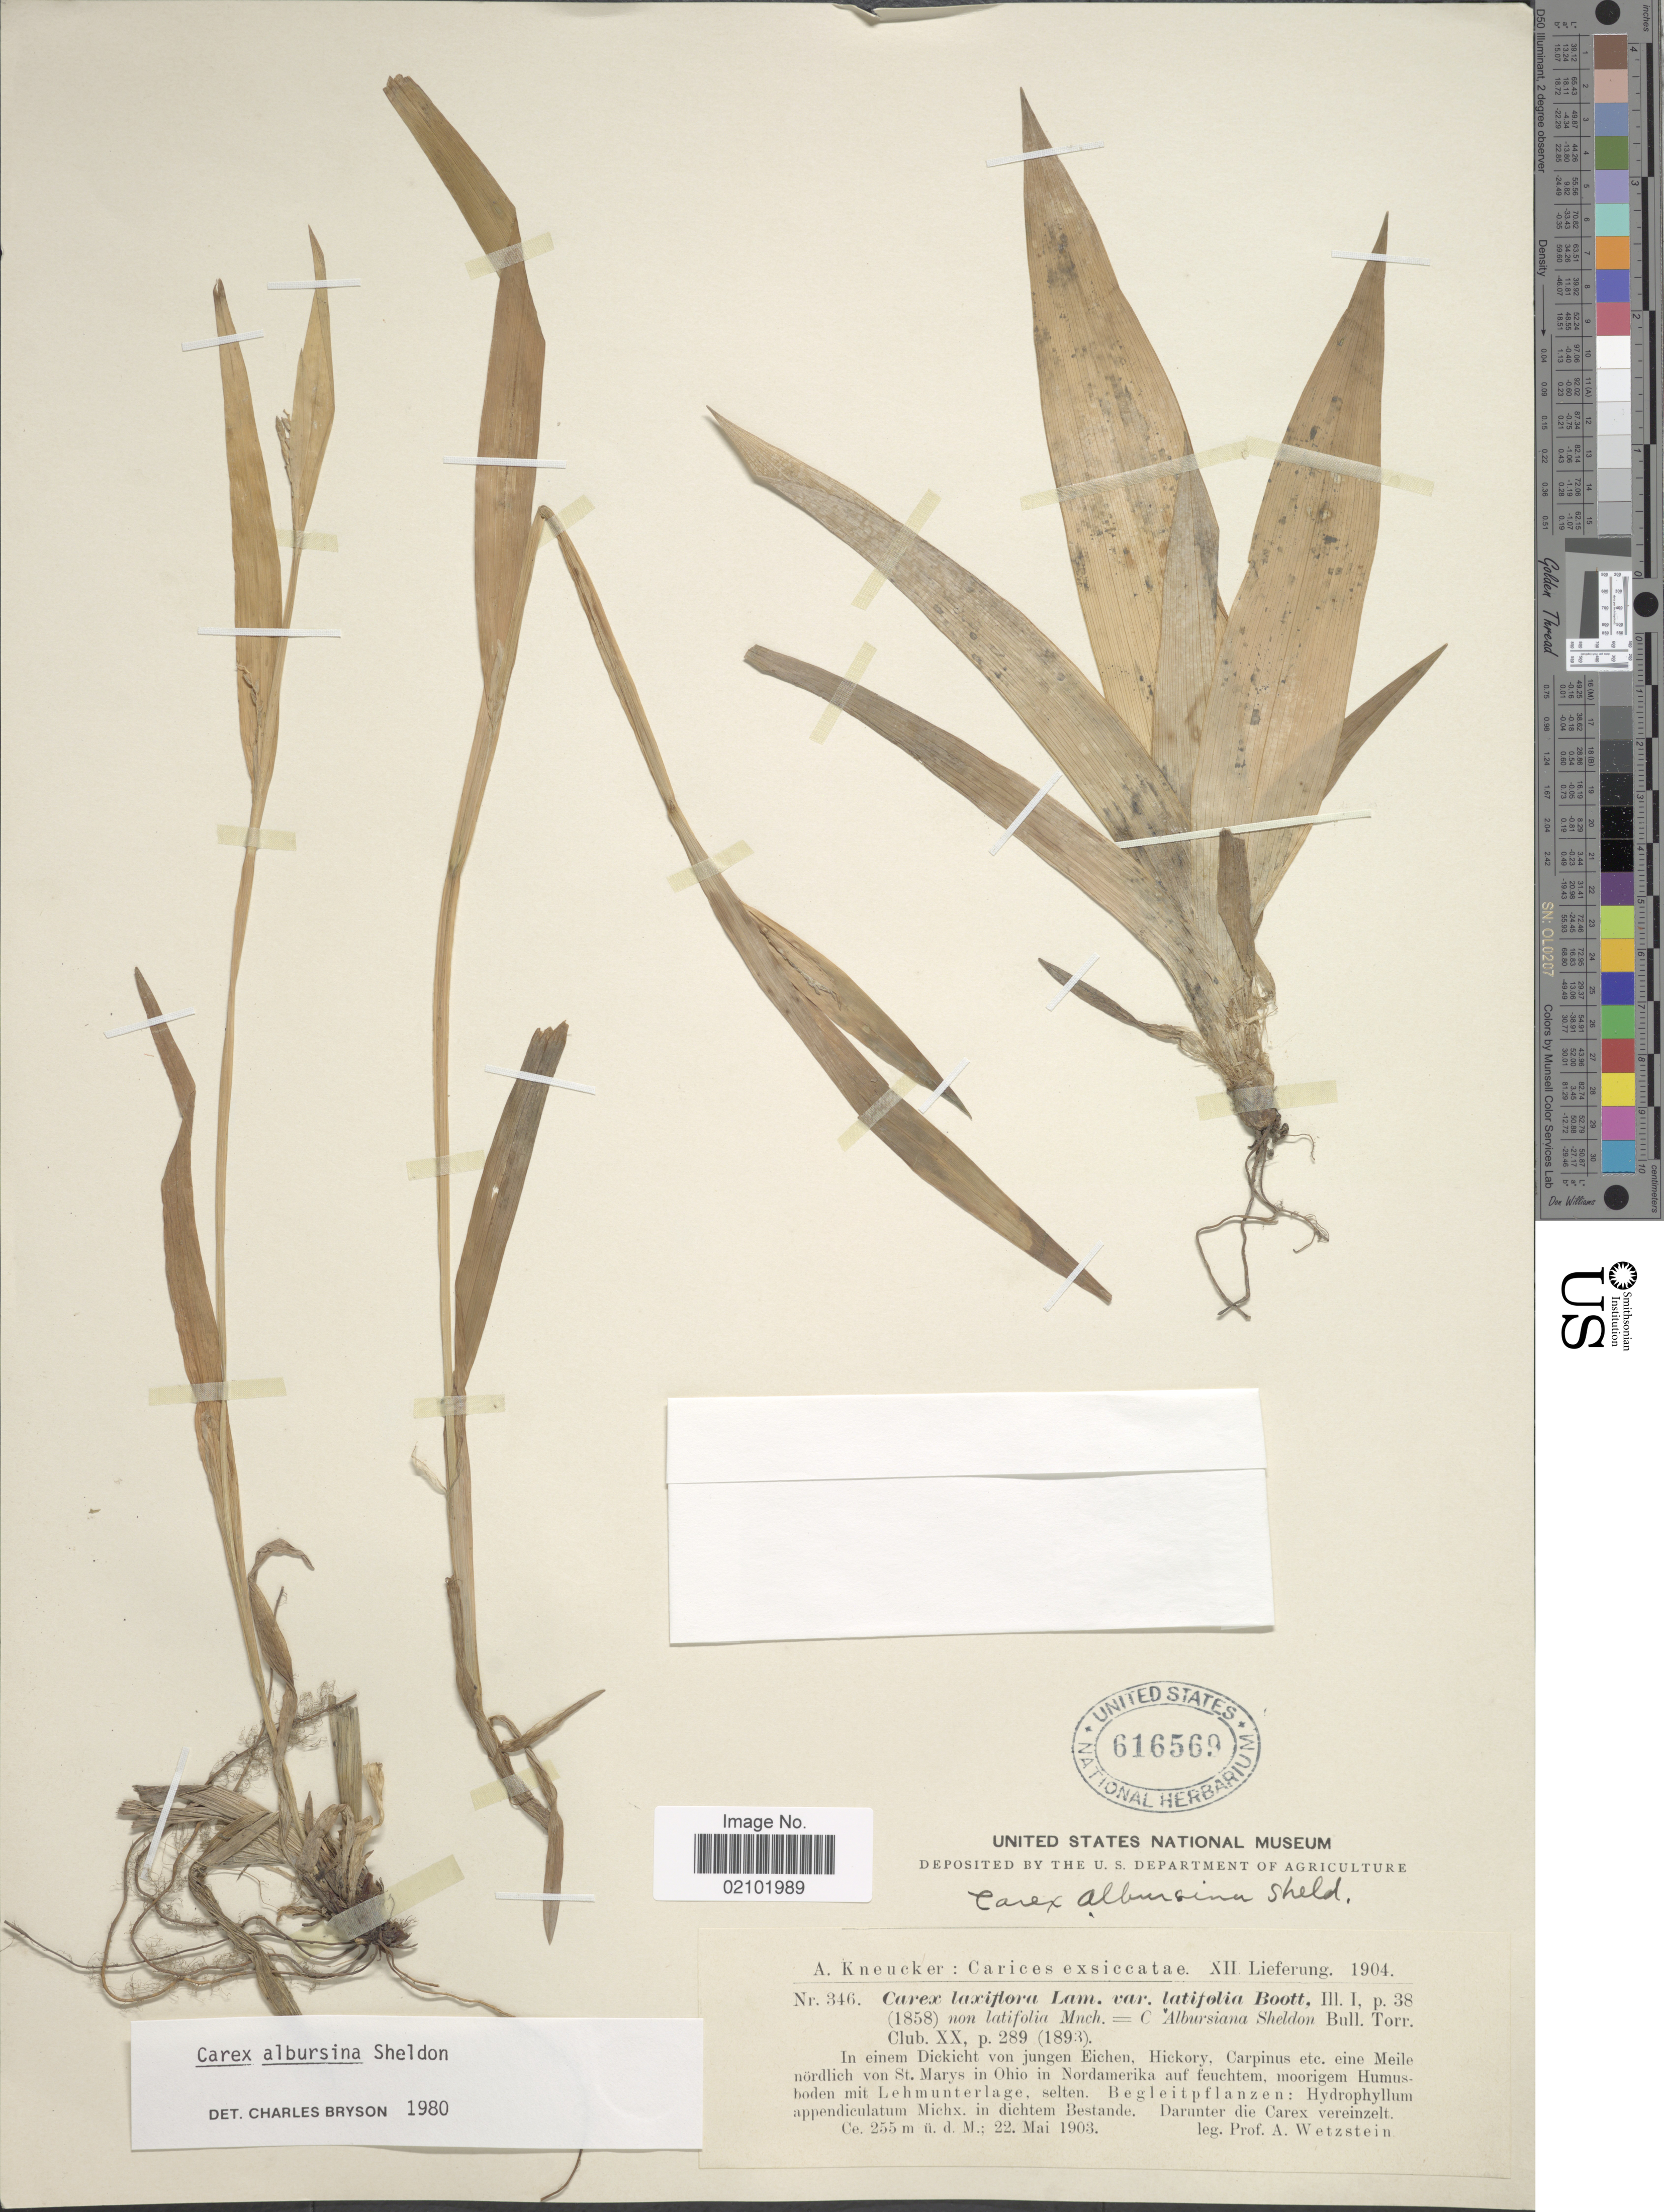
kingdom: Plantae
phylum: Tracheophyta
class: Liliopsida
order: Poales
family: Cyperaceae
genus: Carex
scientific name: Carex albursina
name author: E. Sheld.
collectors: A. Wetzstein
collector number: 346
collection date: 1903-05-22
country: United States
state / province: Ohio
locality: Eine Meile nördlich von St. Marys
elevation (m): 255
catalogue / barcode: US 616569